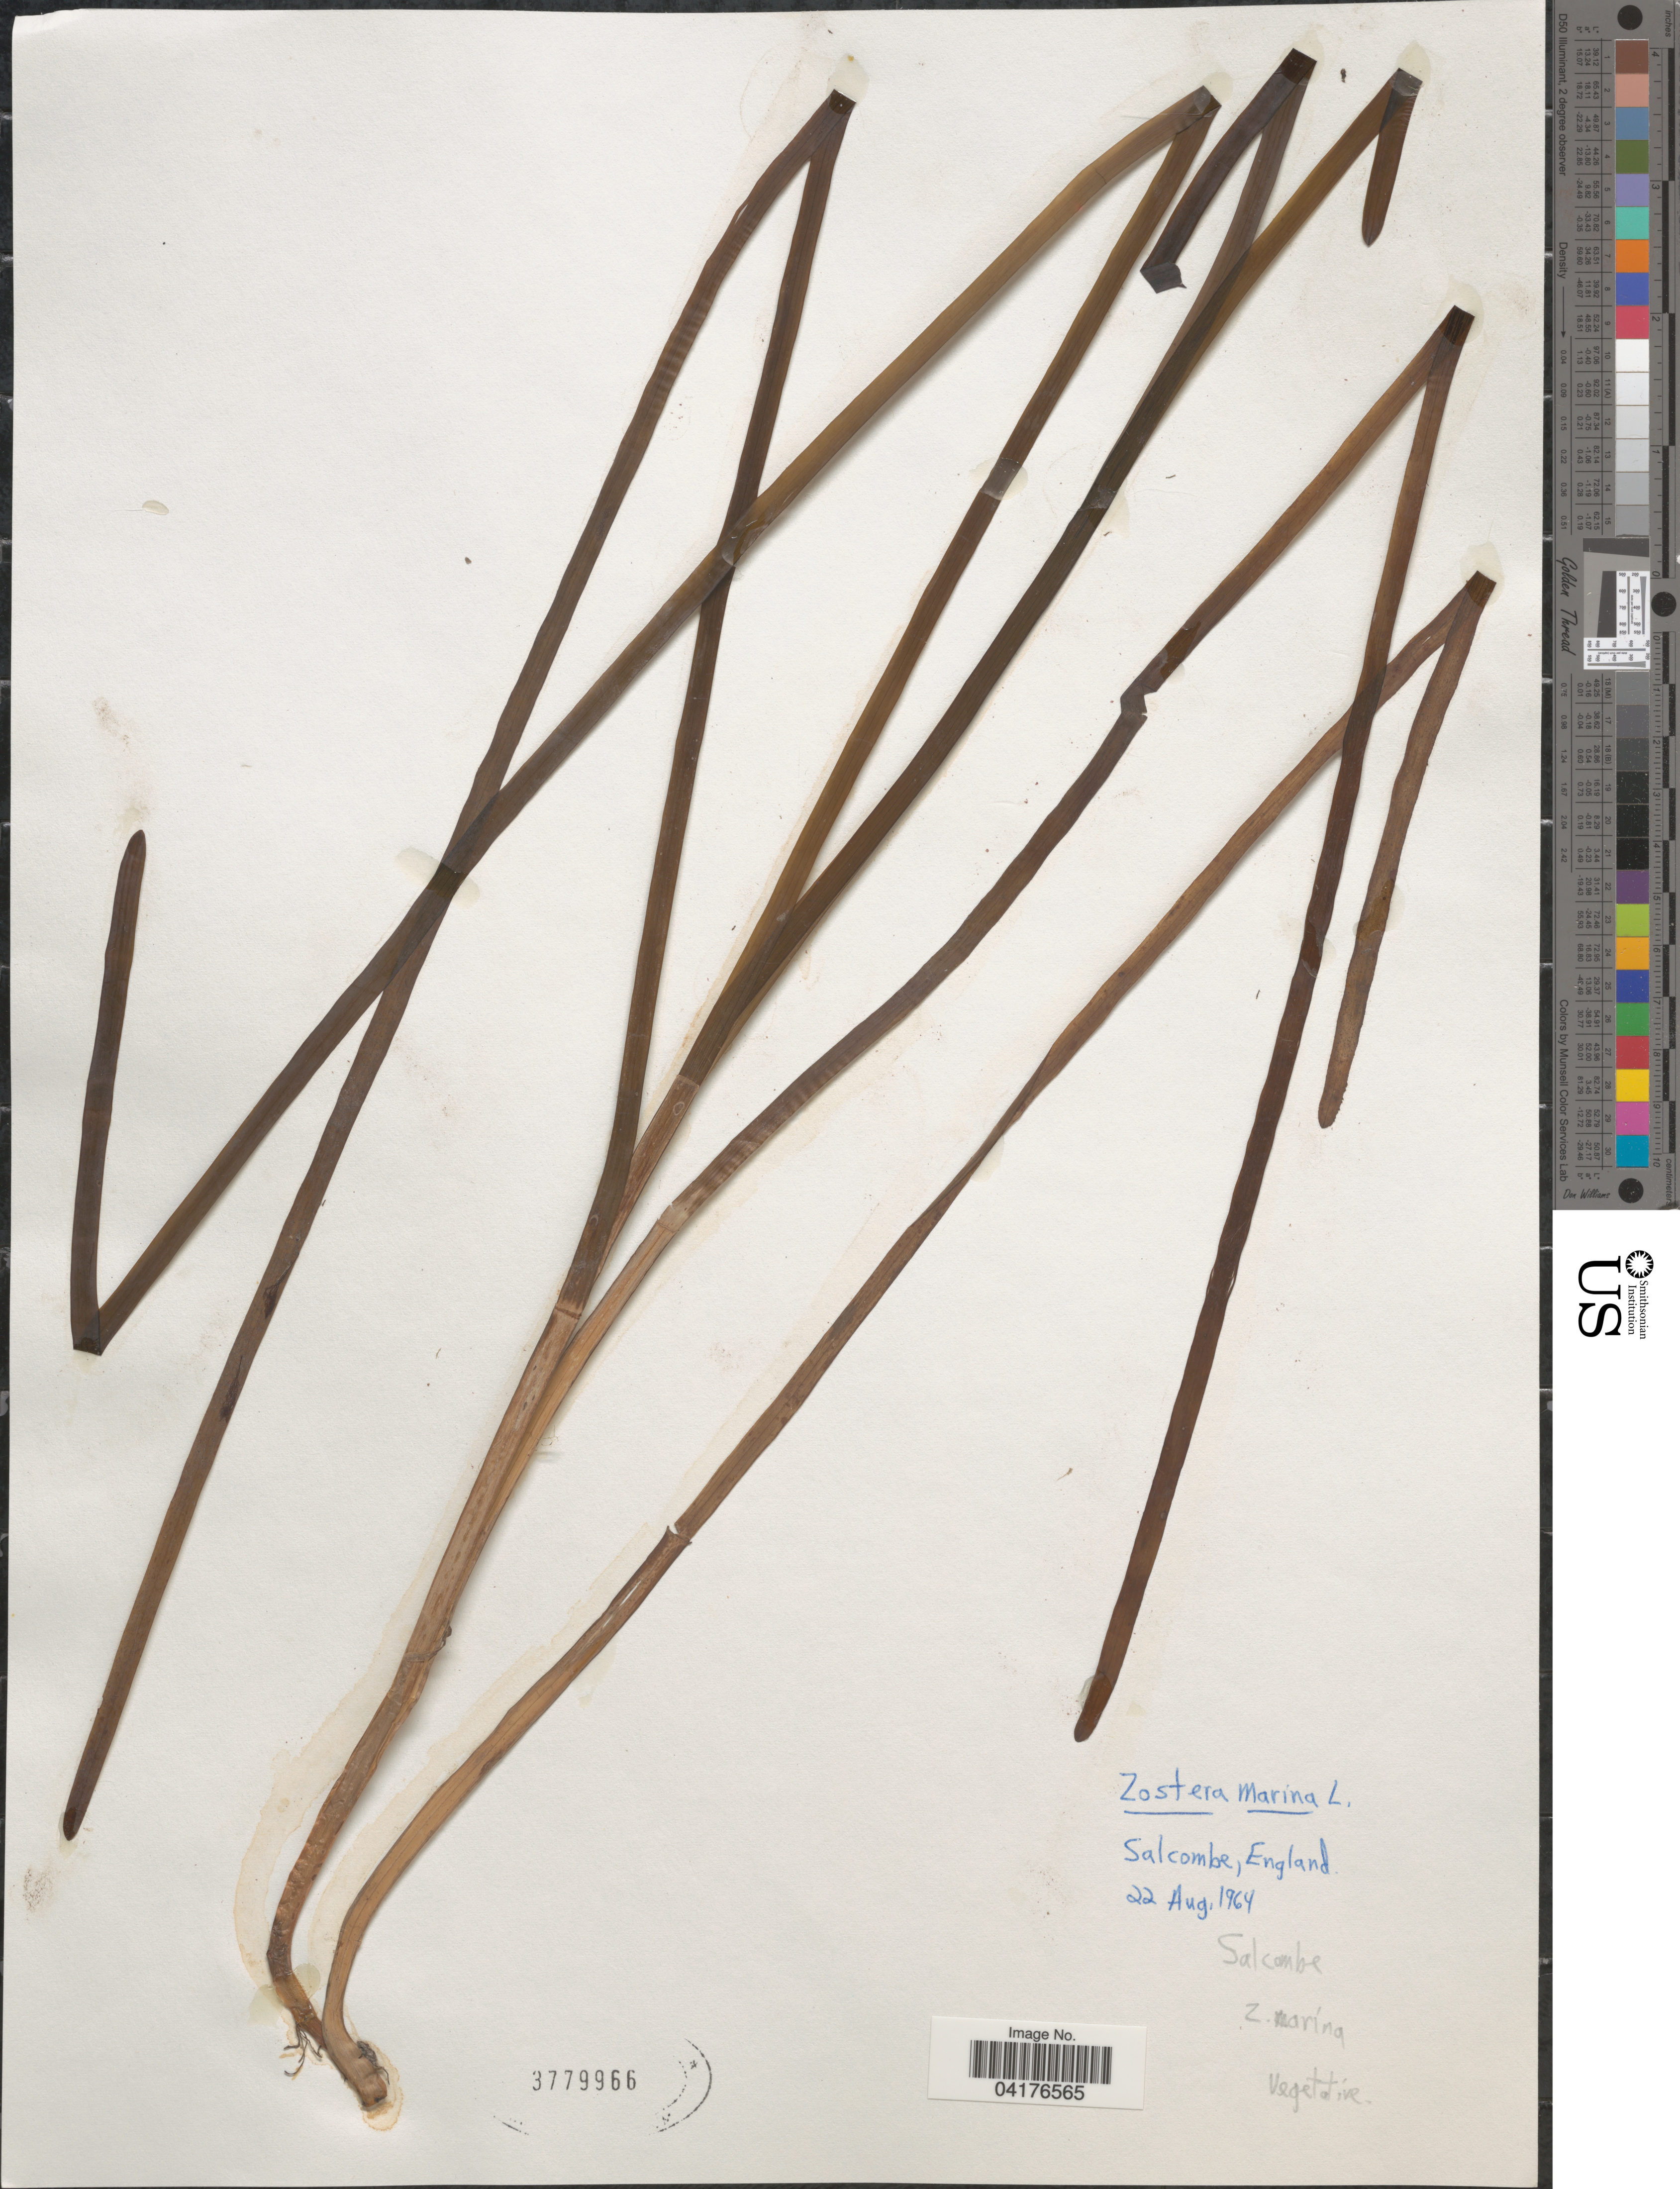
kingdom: Plantae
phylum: Tracheophyta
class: Liliopsida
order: Alismatales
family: Zosteraceae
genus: Zostera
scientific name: Zostera marina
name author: L.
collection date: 1964-08-22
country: United Kingdom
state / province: England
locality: Salcombe.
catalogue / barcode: US 3779966